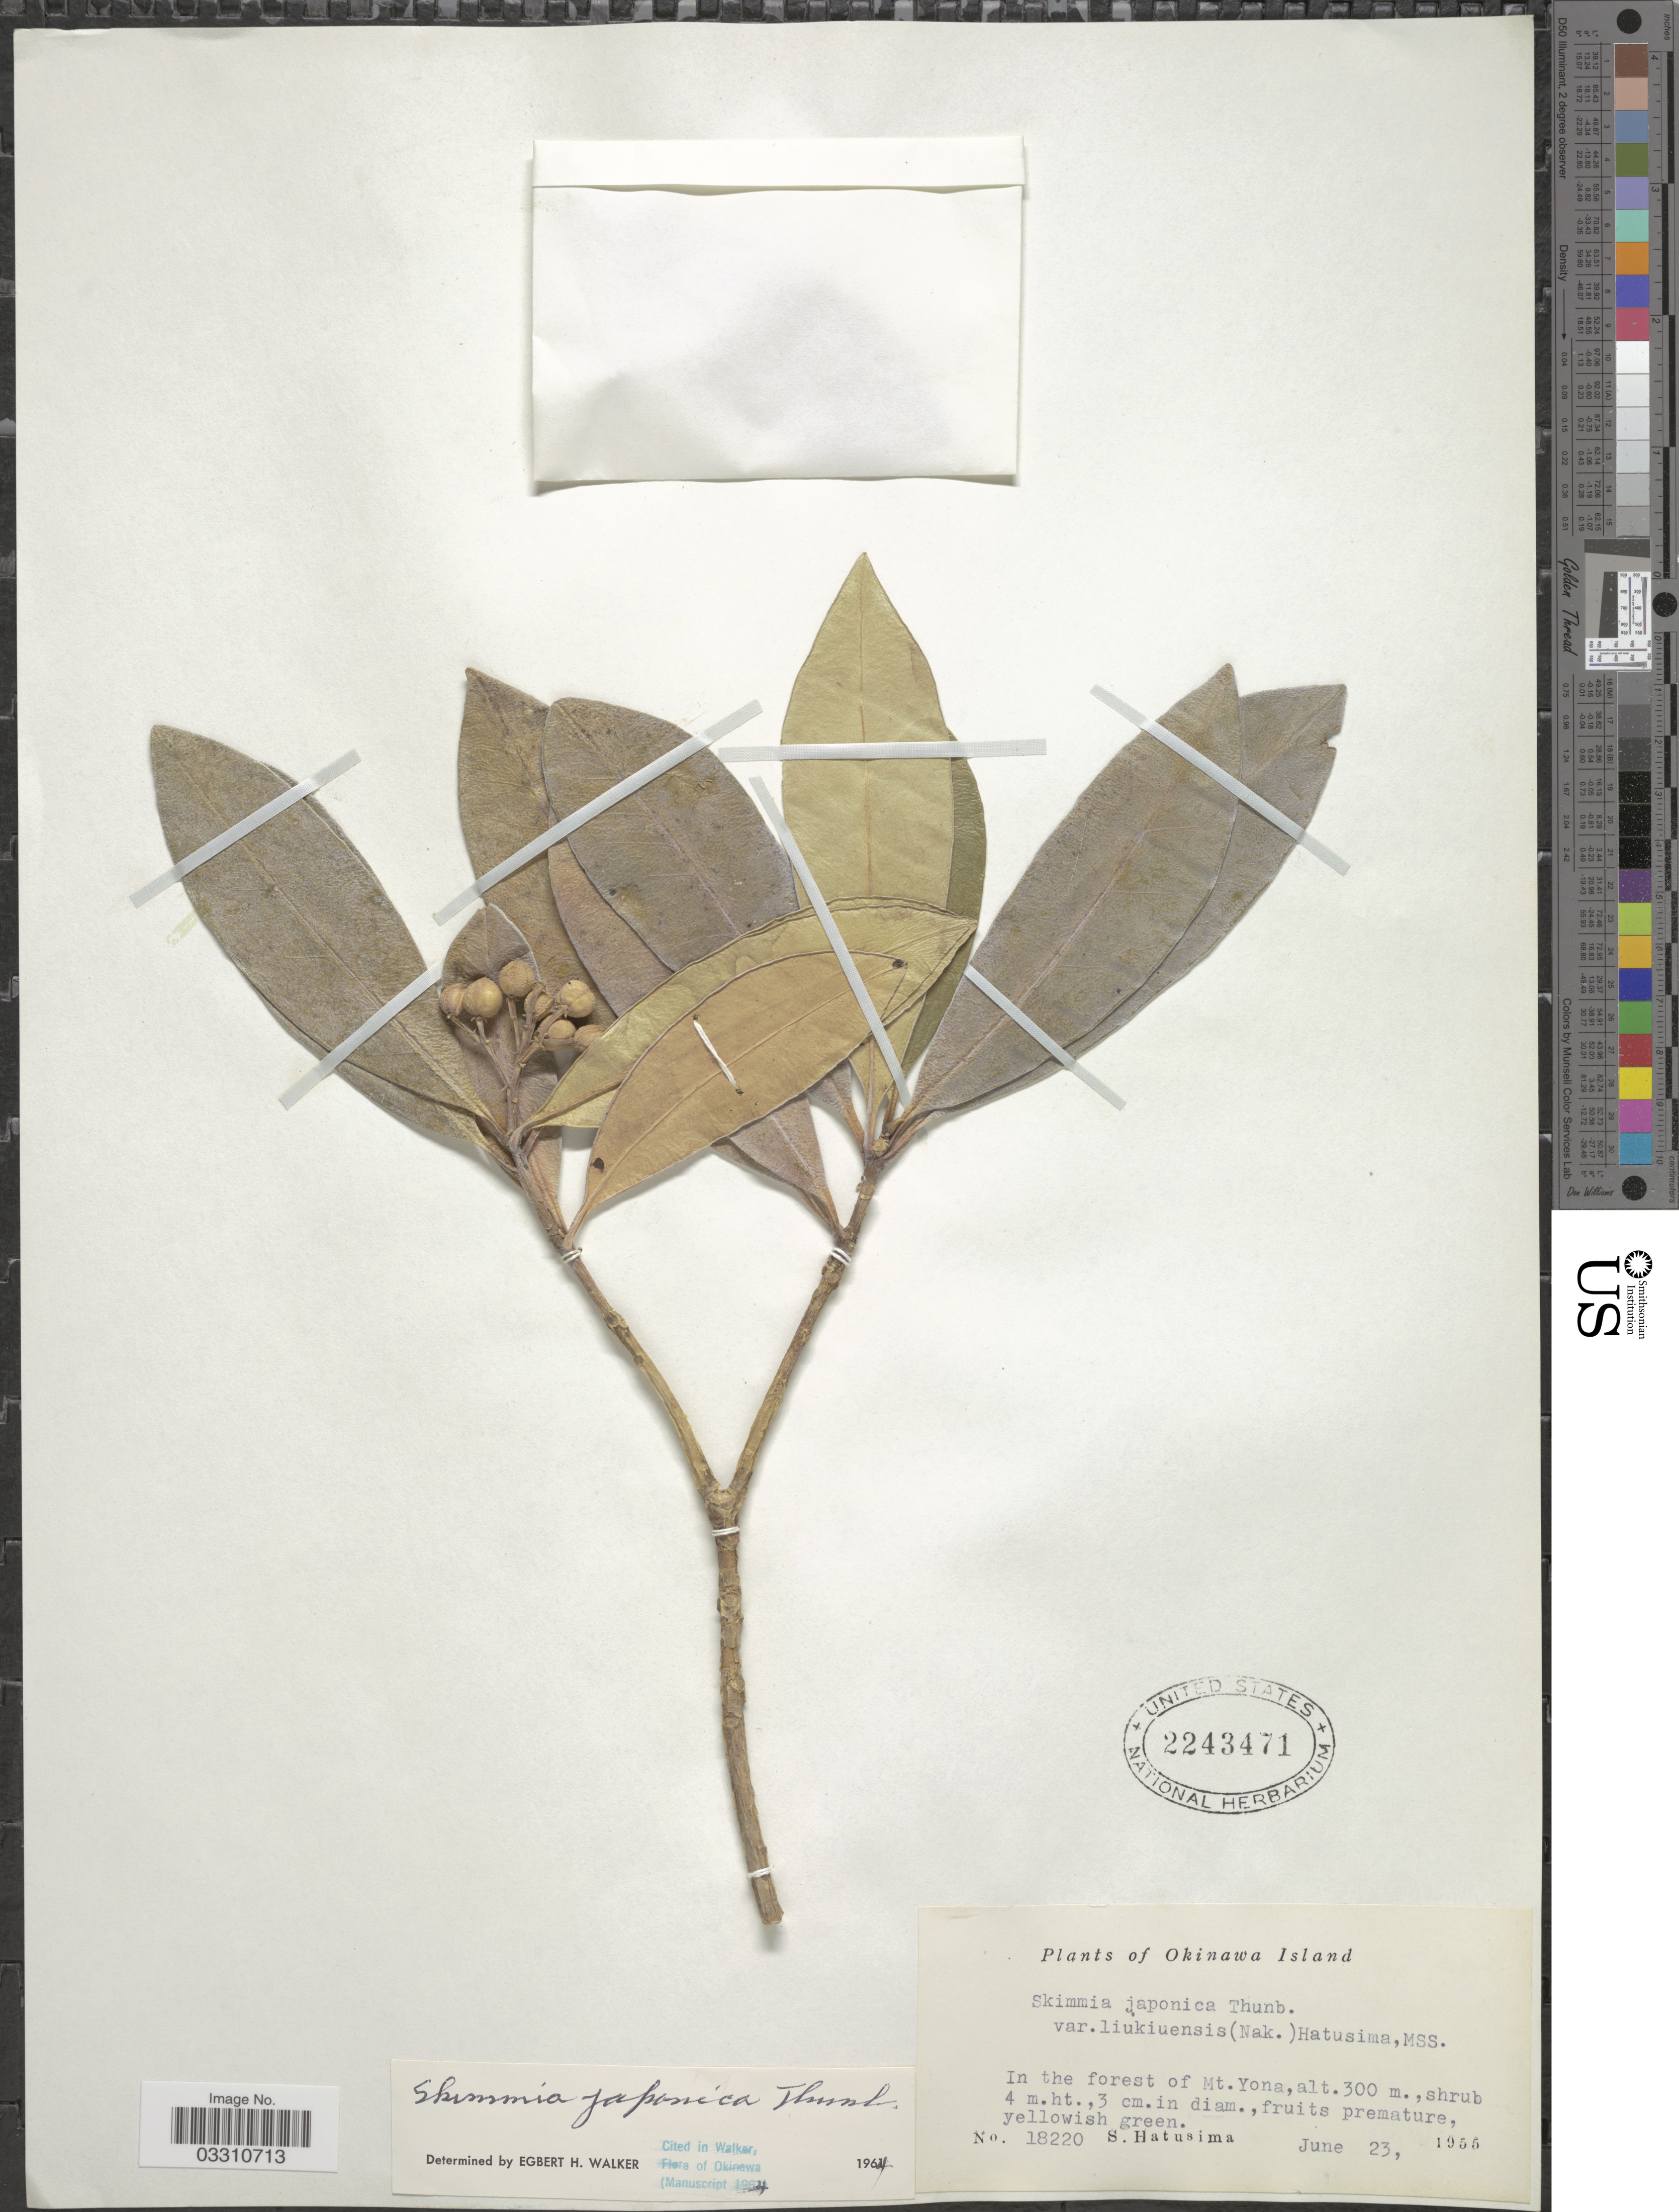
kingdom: Plantae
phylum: Tracheophyta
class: Magnoliopsida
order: Sapindales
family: Rutaceae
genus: Skimmia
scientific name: Skimmia japonica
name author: Thunb.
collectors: S. Hatusima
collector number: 18220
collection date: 1955-06-23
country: Japan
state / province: Okinawa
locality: Okinawa Island. In the forest of Mt. Yona.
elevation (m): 300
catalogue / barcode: US 2243471